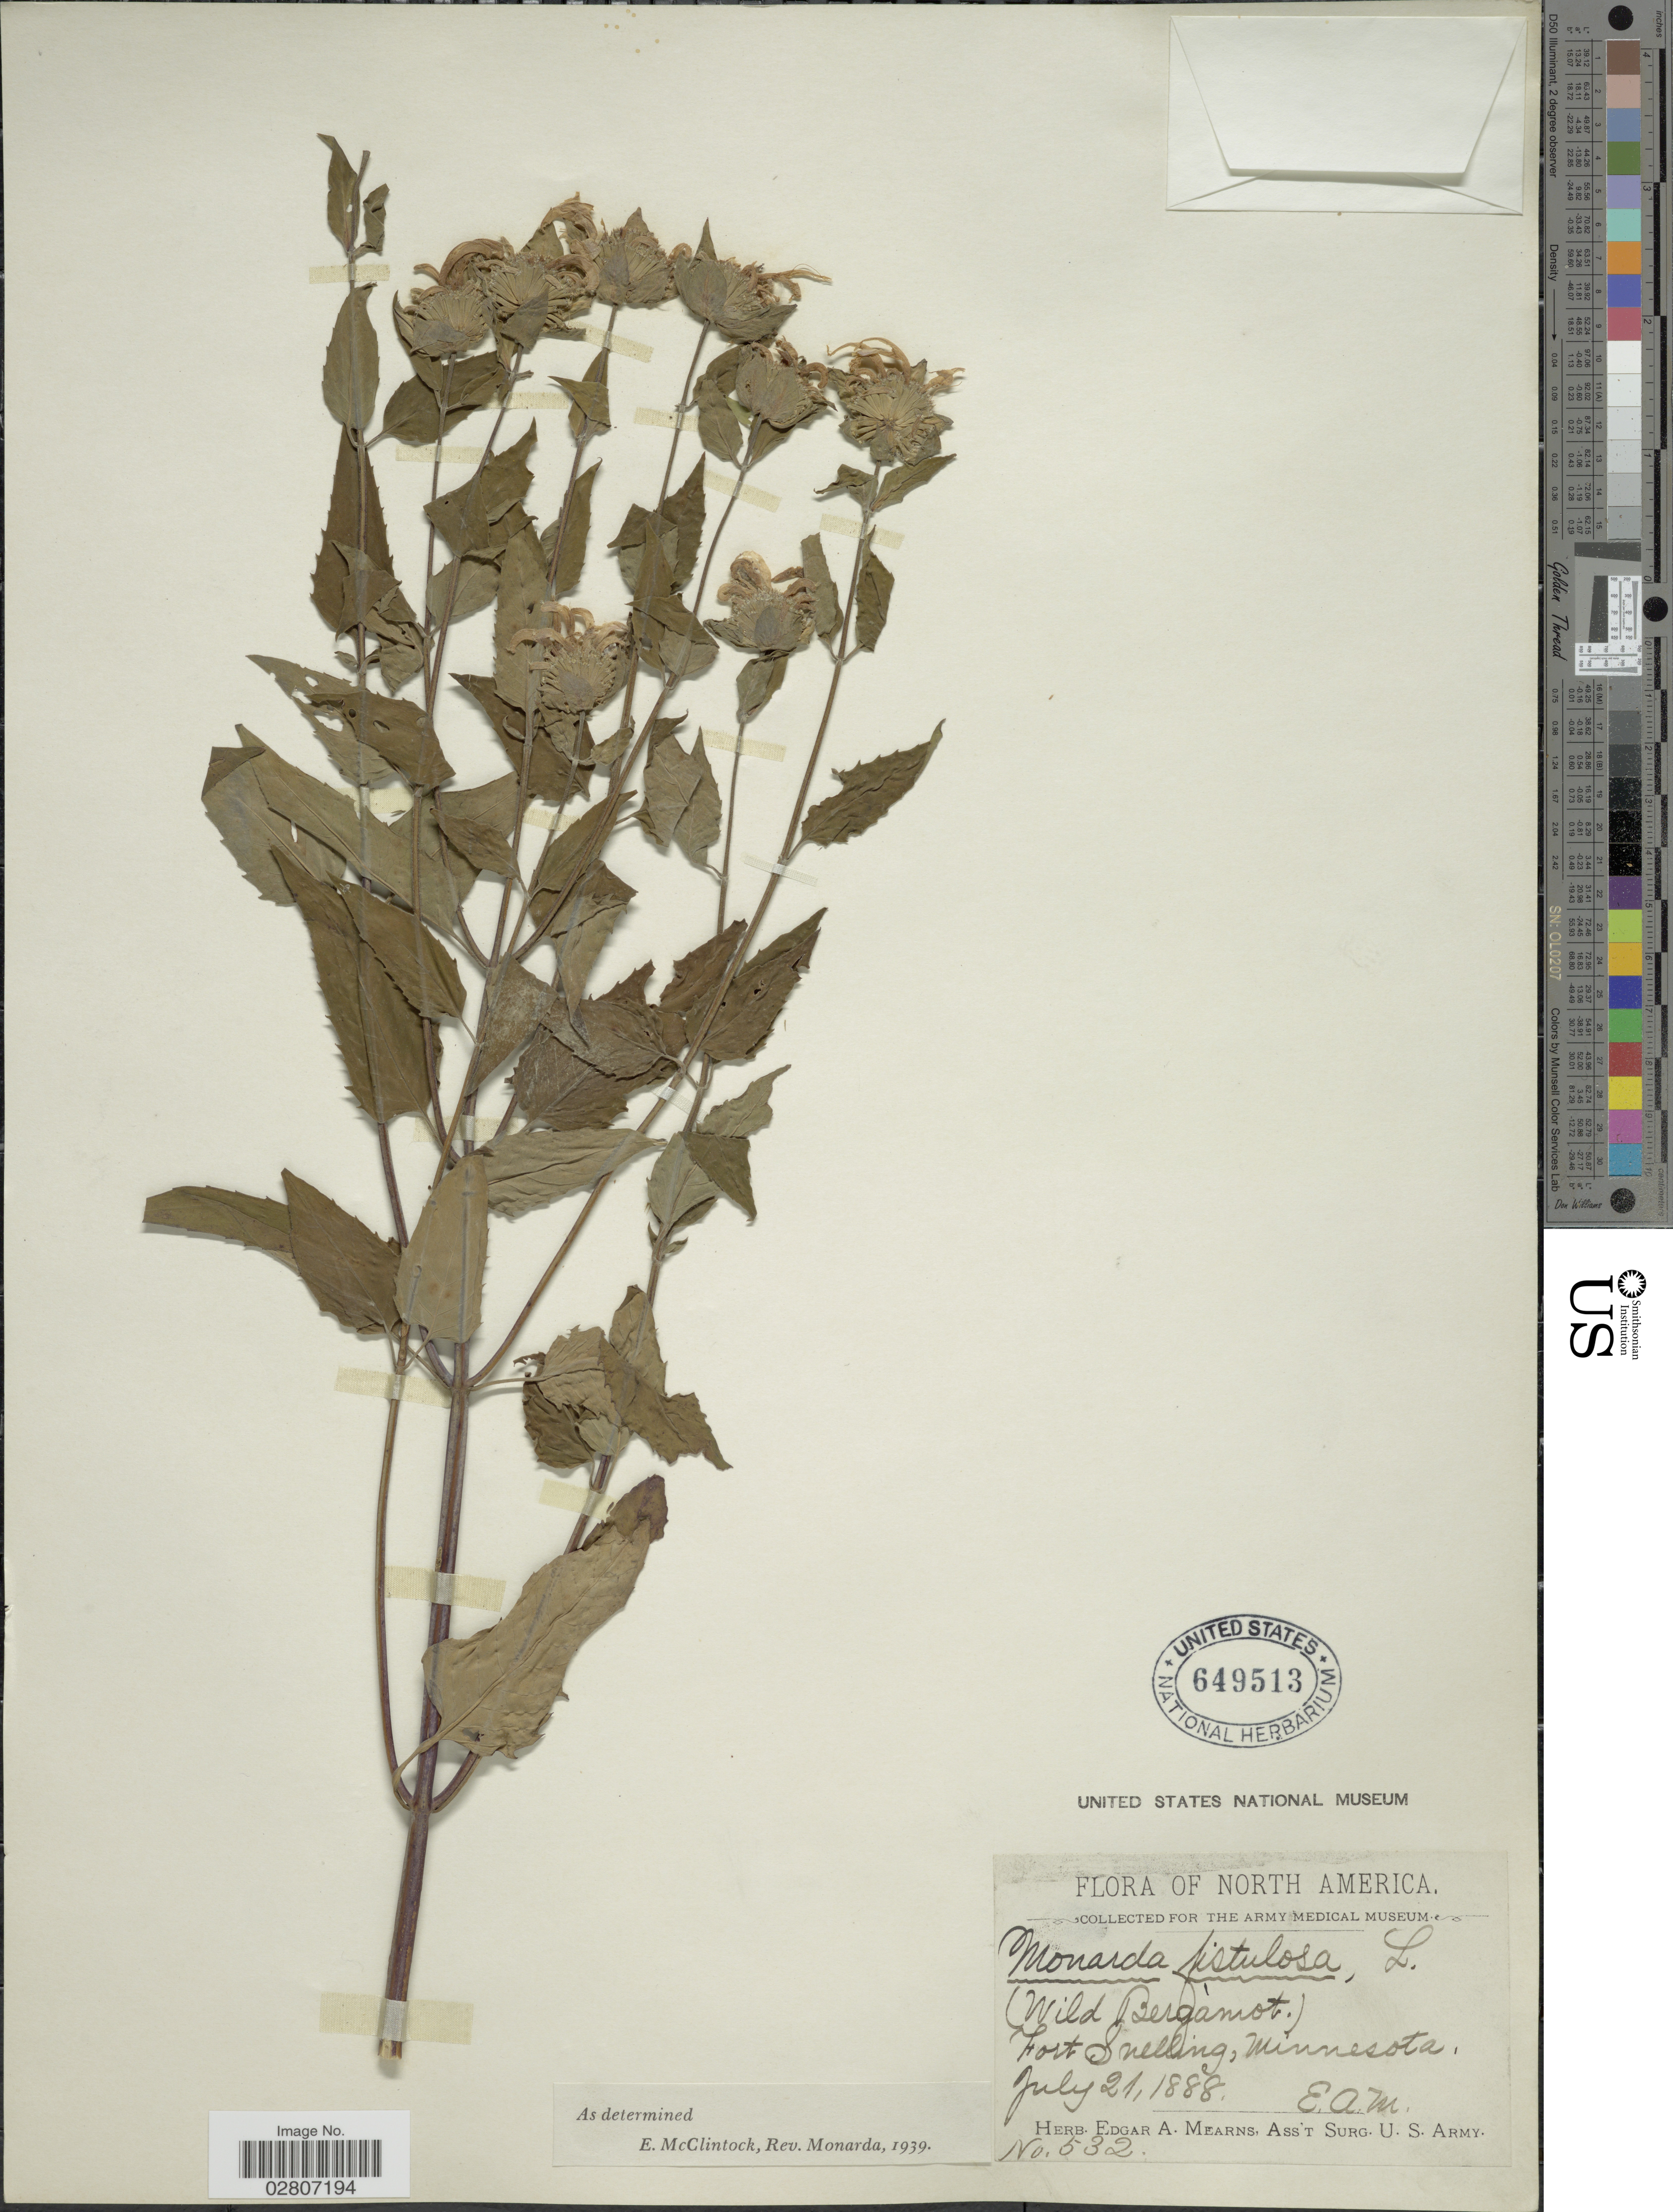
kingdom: Plantae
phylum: Tracheophyta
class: Magnoliopsida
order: Lamiales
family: Lamiaceae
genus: Monarda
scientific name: Monarda fistulosa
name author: L.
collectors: E. A. Mearns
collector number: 532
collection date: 1888-07-21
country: United States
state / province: Minnesota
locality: Fort Snelling.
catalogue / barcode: US 649513